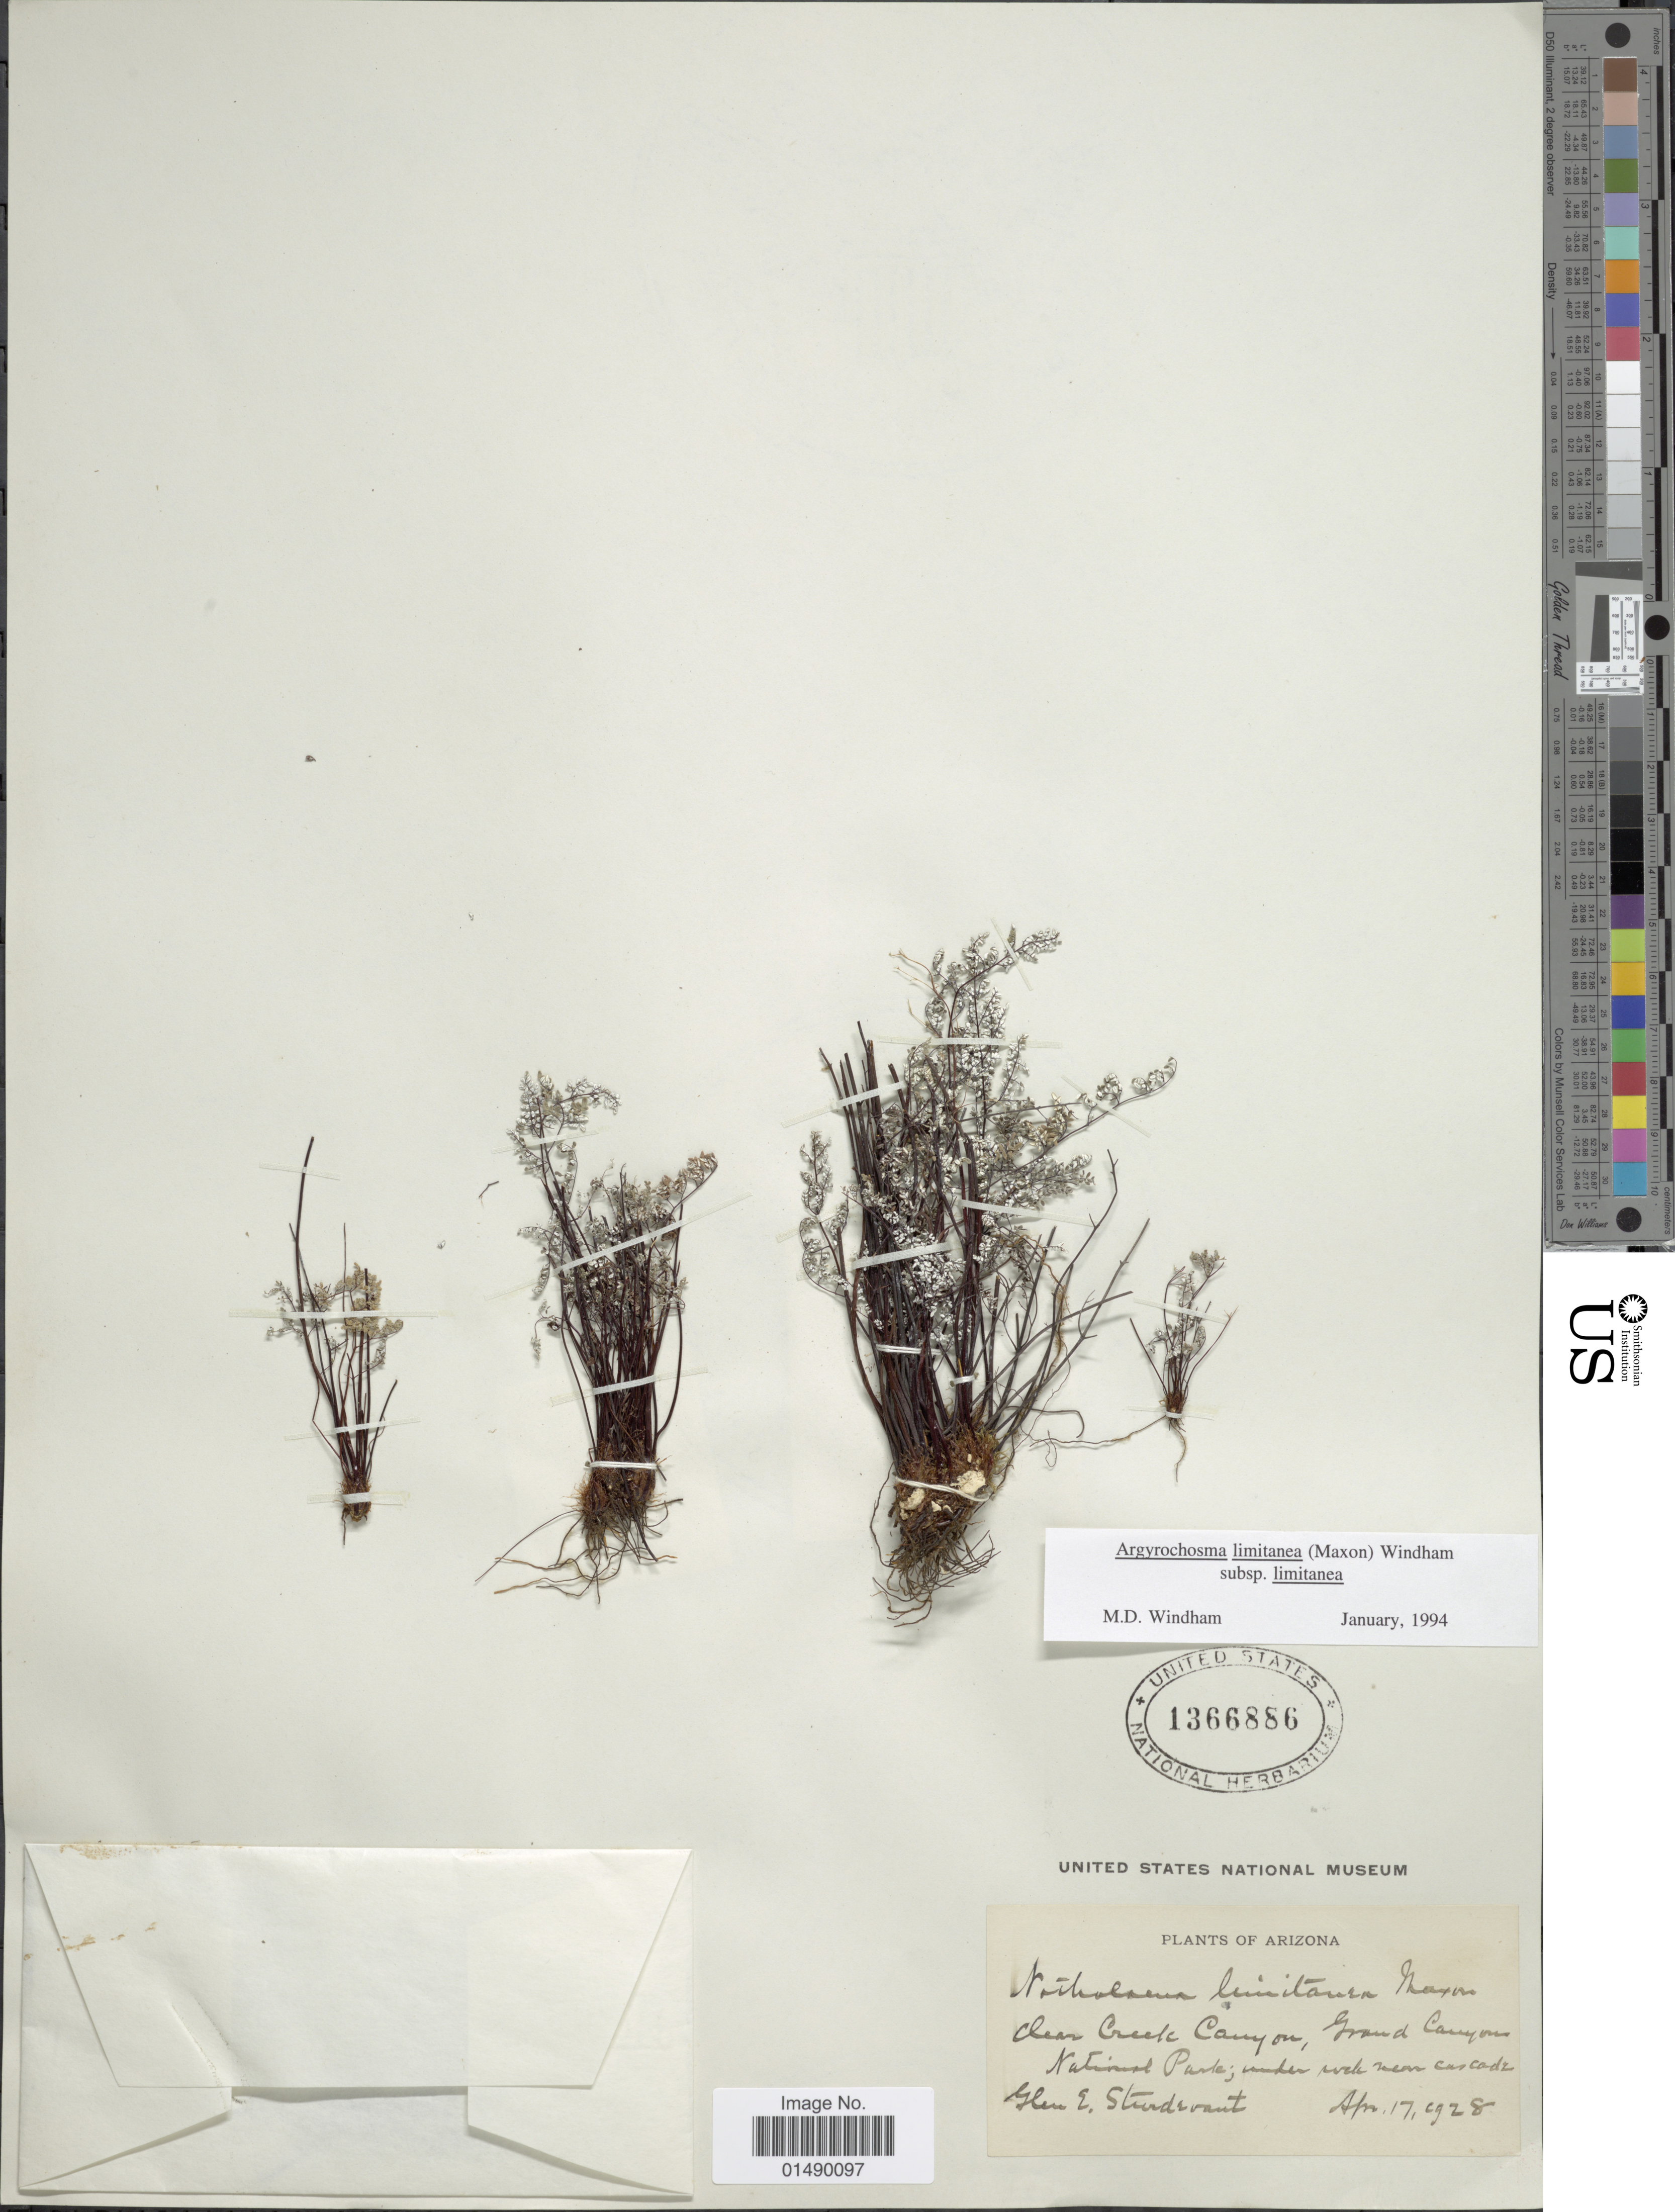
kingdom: Plantae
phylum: Tracheophyta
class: Polypodiopsida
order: Polypodiales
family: Pteridaceae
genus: Argyrochosma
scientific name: Argyrochosma limitanea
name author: (Maxon) Windham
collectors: G. Sturdevant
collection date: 1928-04-17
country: United States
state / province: Arizona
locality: Arizona, Clear Creek Canyon, Grand Canyon National Park, under rock near Cascadz.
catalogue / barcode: US 1366886